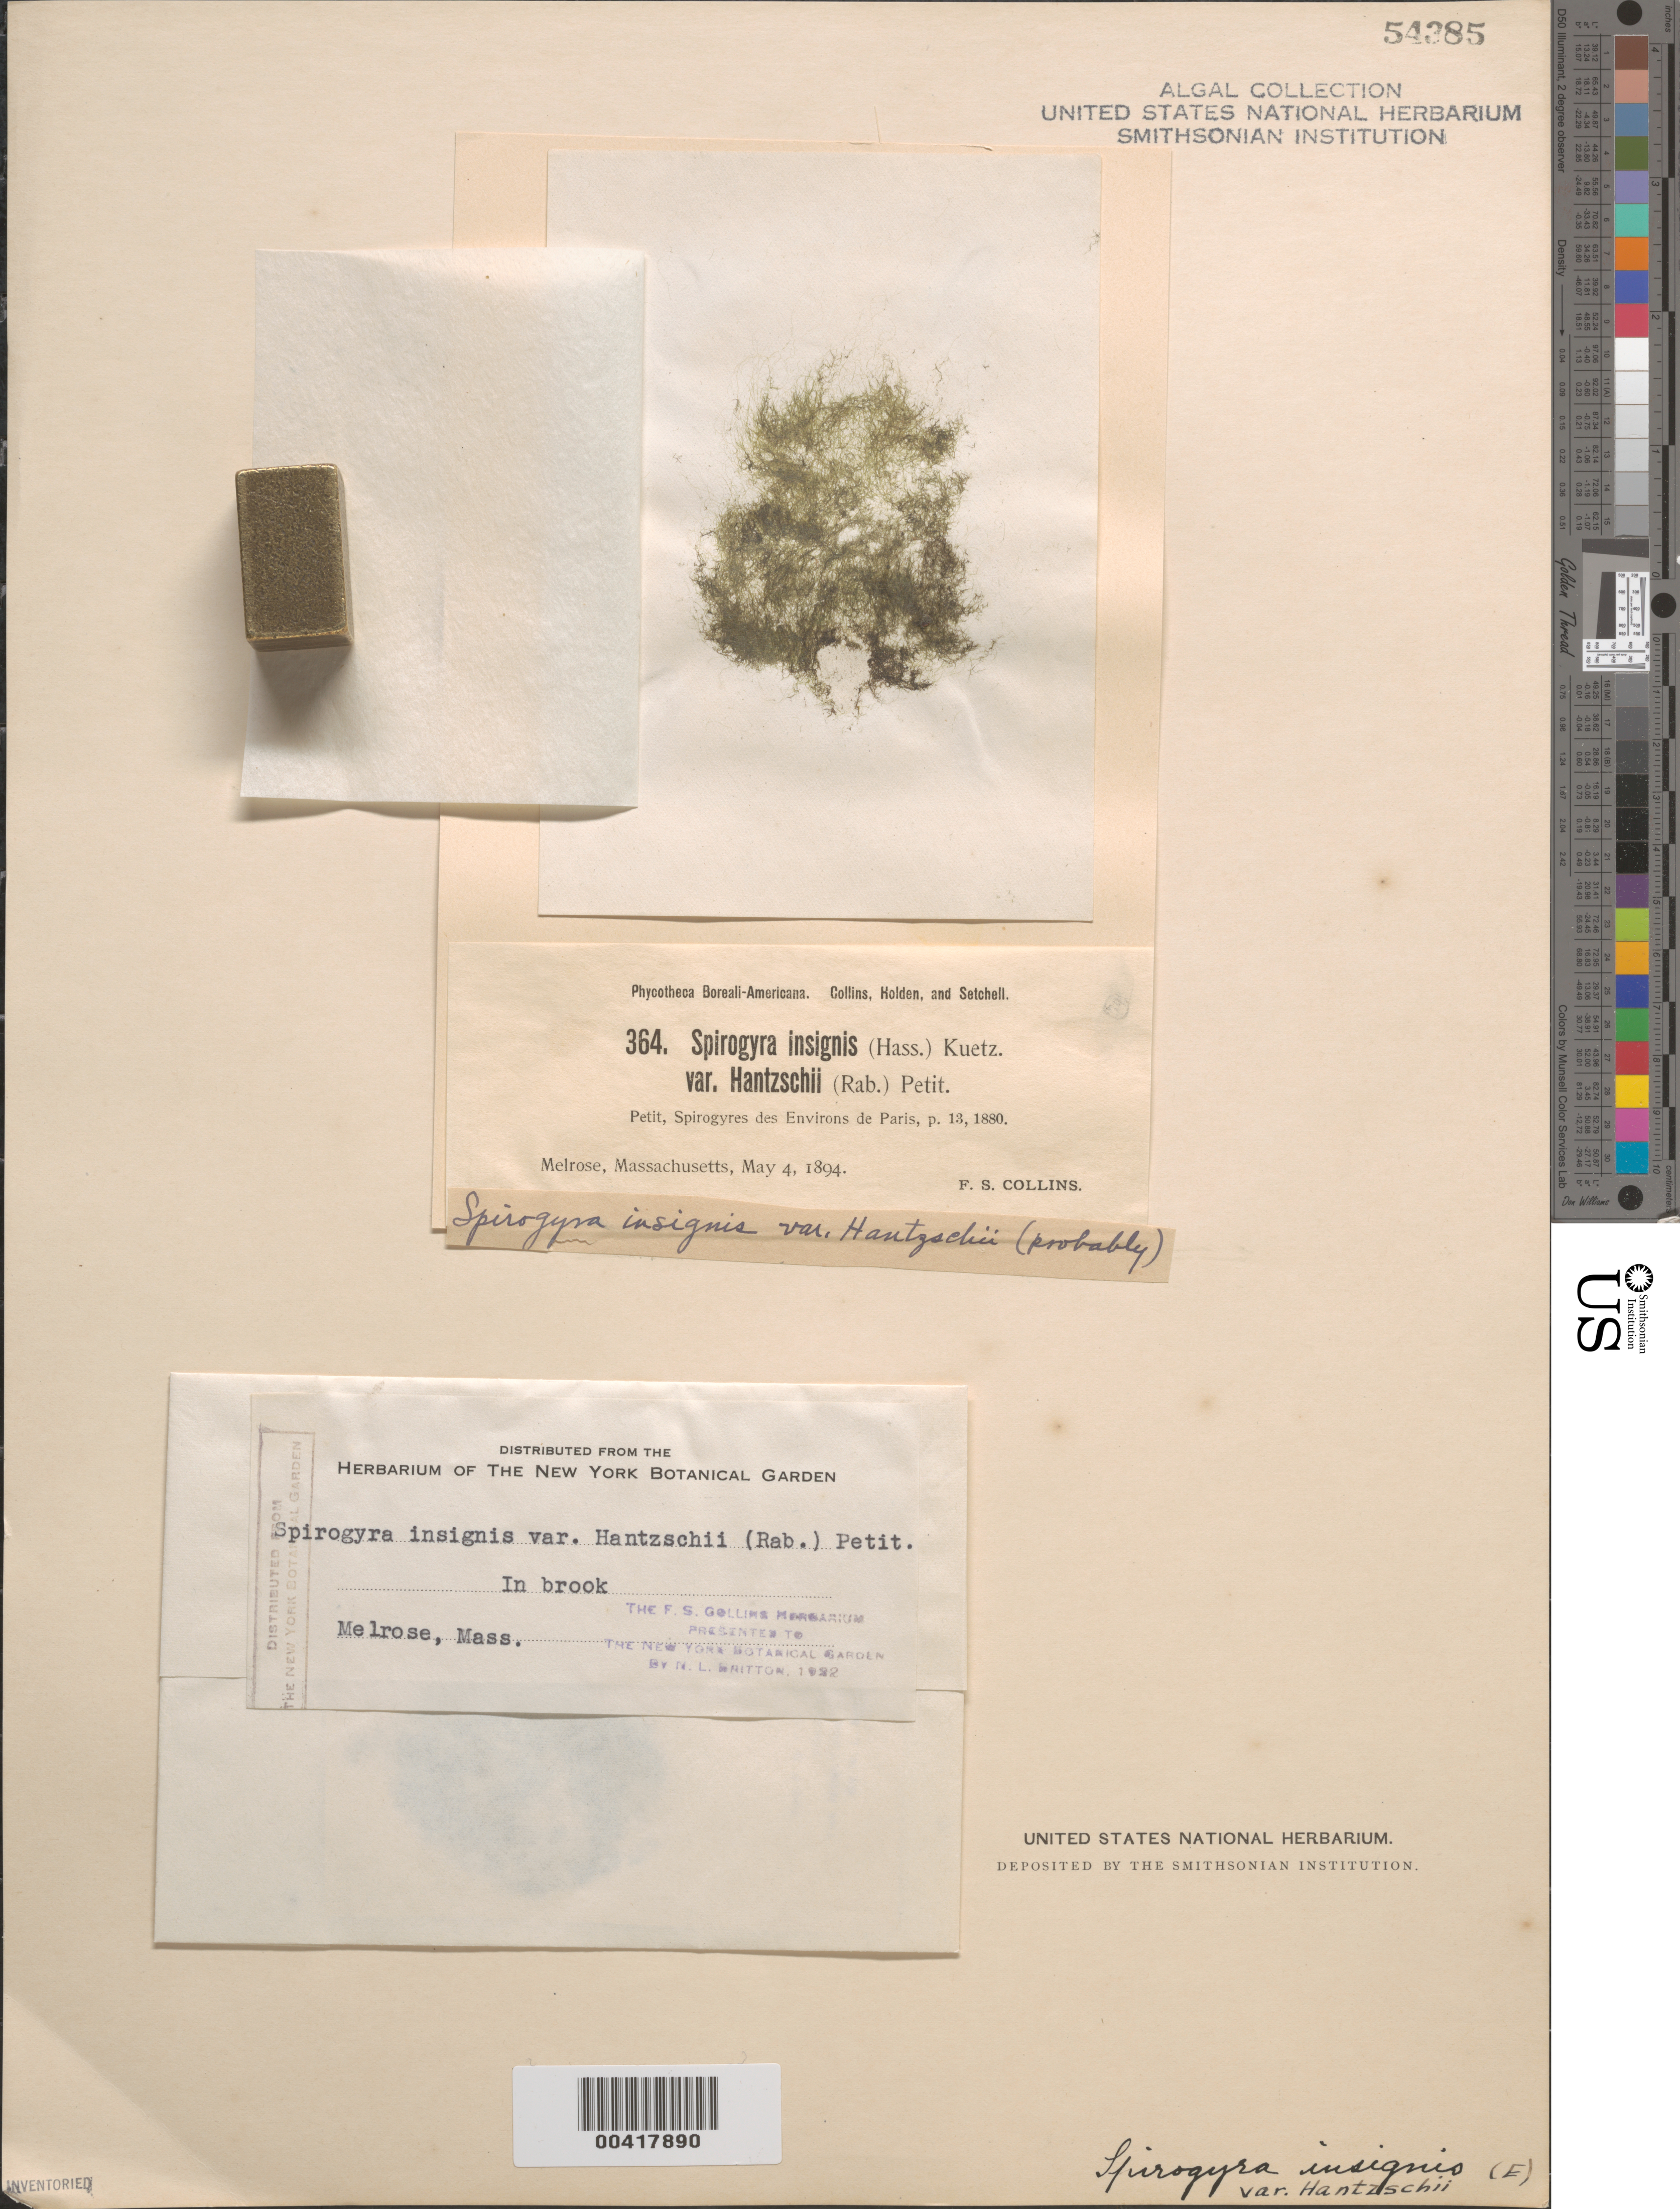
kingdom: Plantae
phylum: Charophyta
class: Zygnematophyceae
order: Zygnematales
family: Zygnemataceae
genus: Spirogyra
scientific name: Spirogyra insignis var. hantzschii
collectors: F. Collins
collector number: PB-A 364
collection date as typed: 04 May 1894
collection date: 1894-05-04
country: United States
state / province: Massachusetts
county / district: Middlesex County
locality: Melrose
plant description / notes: Collins, Holden & Setchell, Phycotheca Boreali-Americana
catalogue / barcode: US 54385